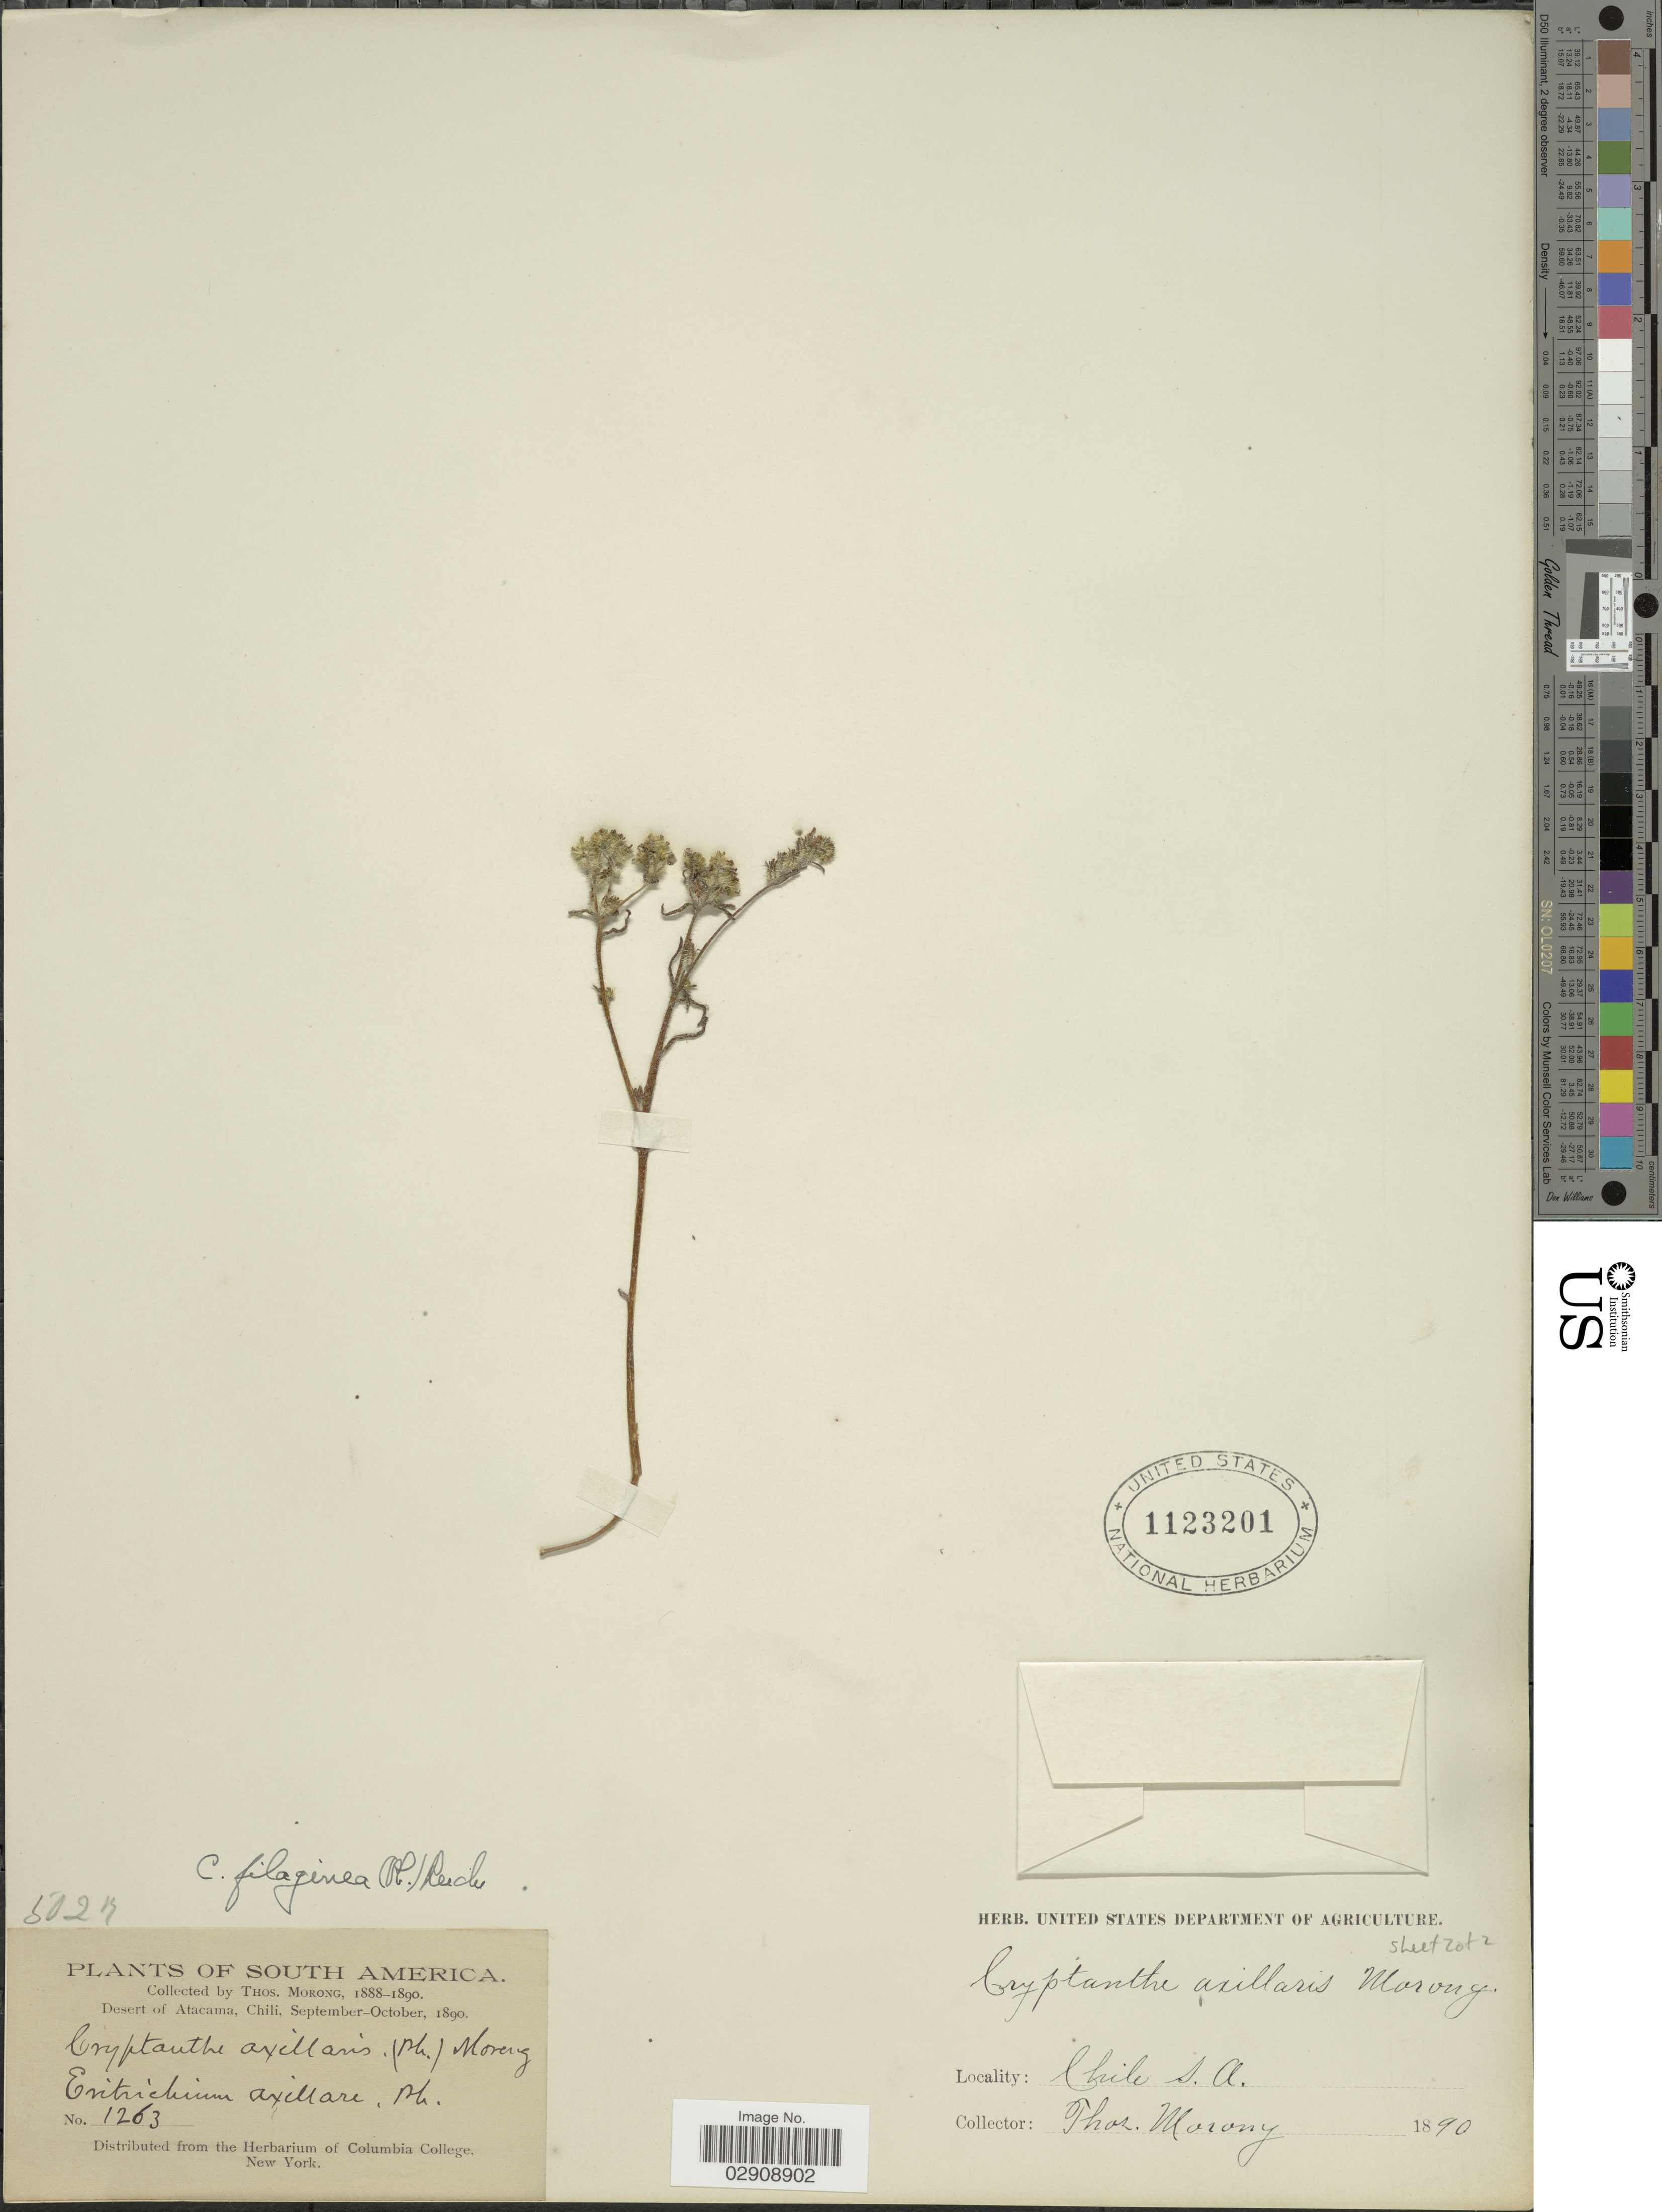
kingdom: Plantae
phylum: Tracheophyta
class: Magnoliopsida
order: Boraginales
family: Boraginaceae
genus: Cryptantha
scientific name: Cryptantha filaginea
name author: (Phil.) Reiche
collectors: ex herb. T. Morong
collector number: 1263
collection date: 1890-09/1890-10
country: Chile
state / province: Atacama (III)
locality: Desert of Atacama, Chile. South America.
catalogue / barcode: US 1123201